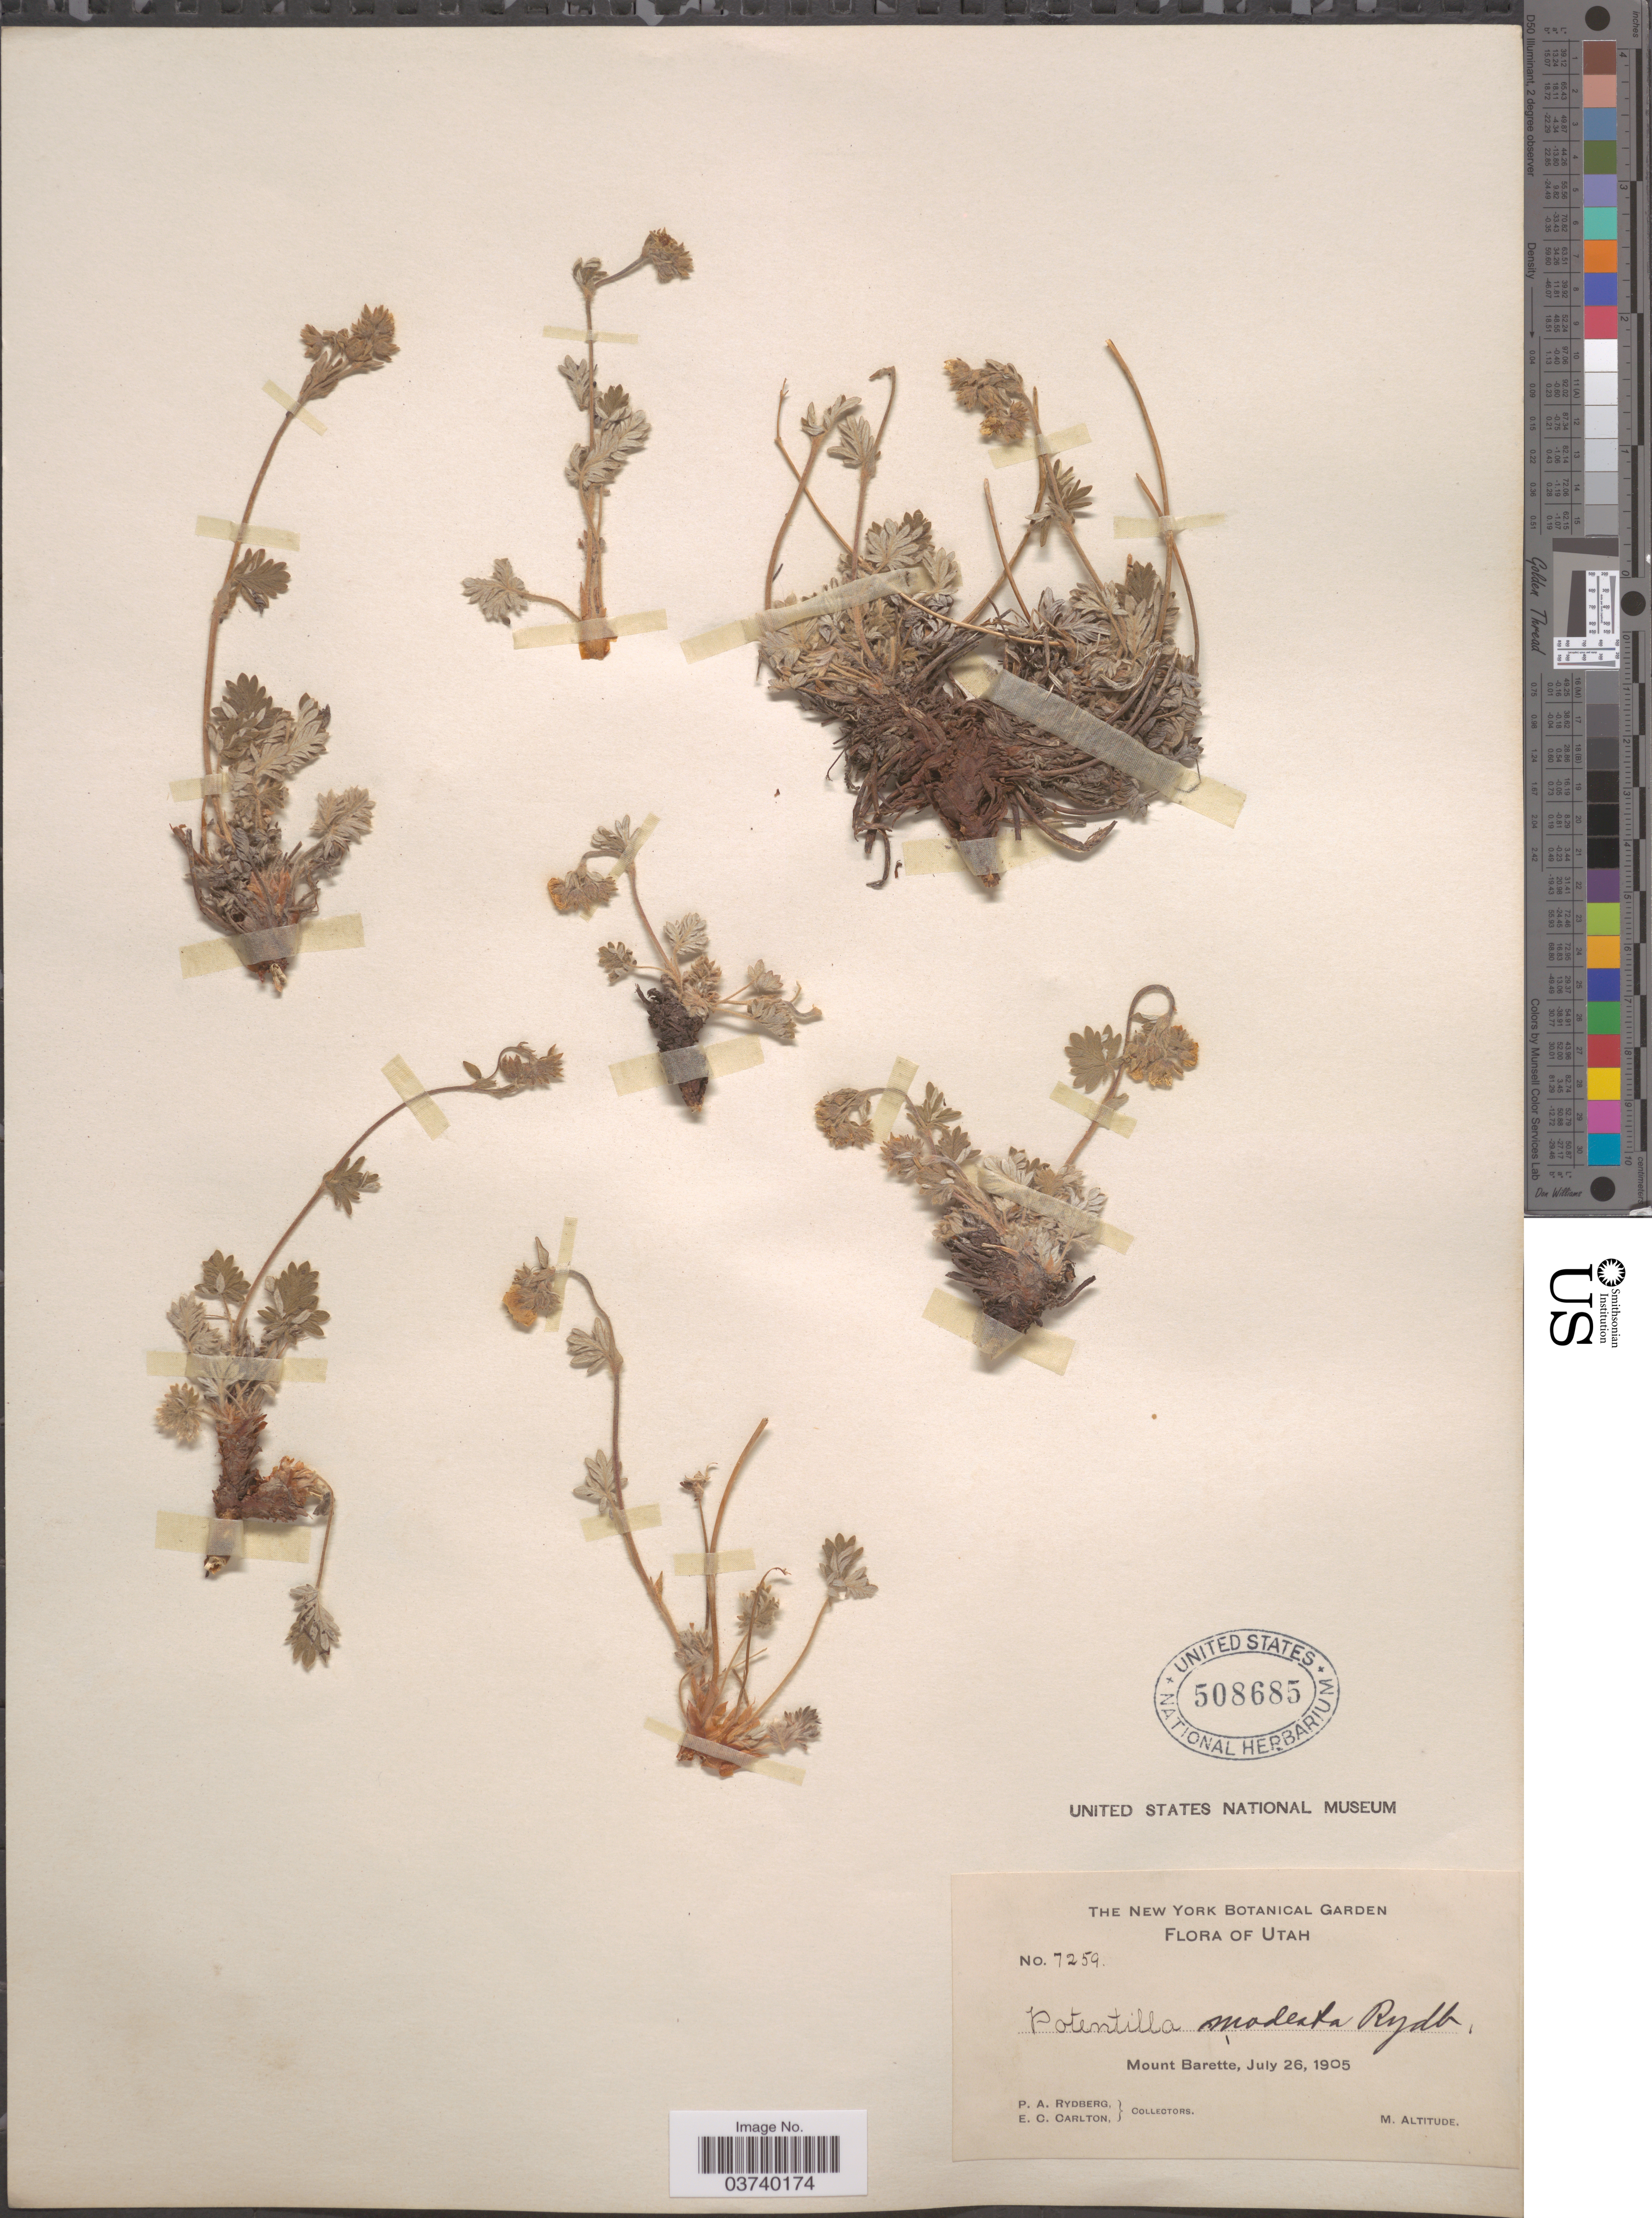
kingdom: Plantae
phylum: Tracheophyta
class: Magnoliopsida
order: Rosales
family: Rosaceae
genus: Potentilla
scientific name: Potentilla nivea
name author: L.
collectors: P. A. Rydberg & E. Carlton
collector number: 7259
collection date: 1905-07-26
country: United States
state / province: Utah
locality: Mount Barette.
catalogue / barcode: US 508685